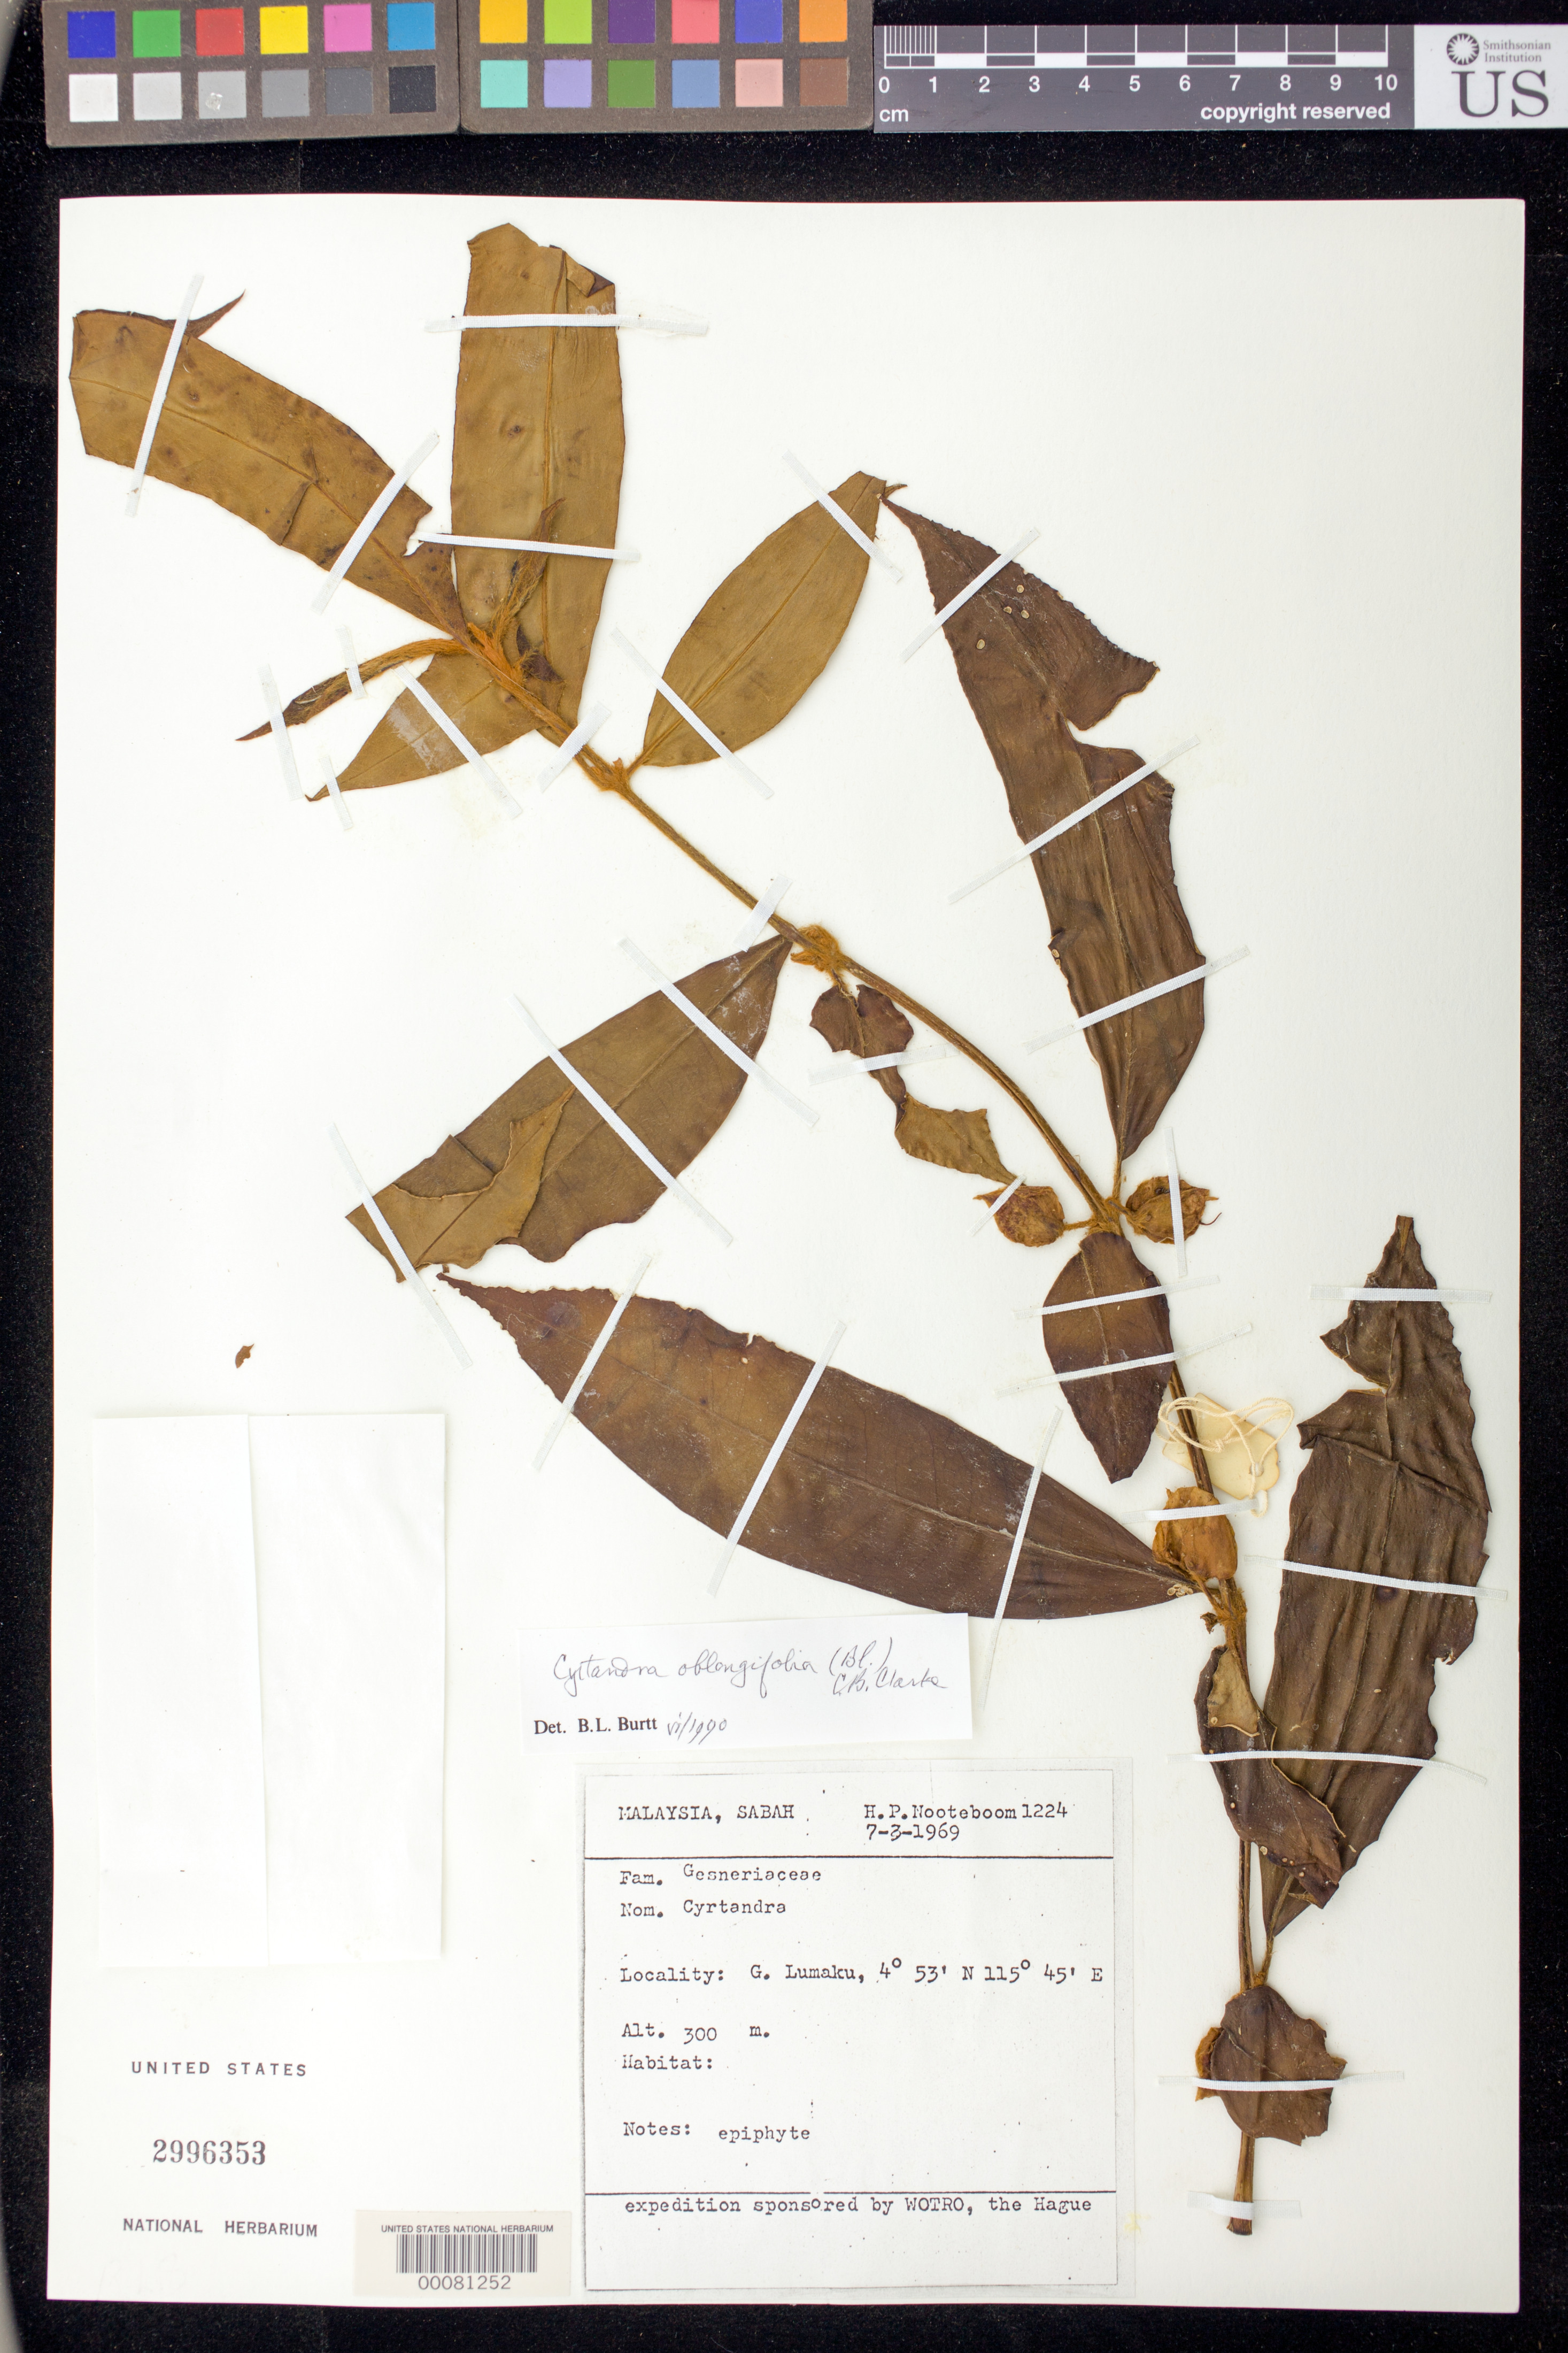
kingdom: Plantae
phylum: Tracheophyta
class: Magnoliopsida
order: Lamiales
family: Gesneriaceae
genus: Cyrtandra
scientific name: Cyrtandra oblongifolia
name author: (Blume) Benth. & Hook. ex C.B. Clarke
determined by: Burtt, B. L.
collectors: H. P. Nooteboom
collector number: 1224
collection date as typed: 07 Mar 1969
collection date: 1969-03-07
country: Malaysia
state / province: Sabah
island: Borneo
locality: G lumaku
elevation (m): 300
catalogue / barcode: US 2996353